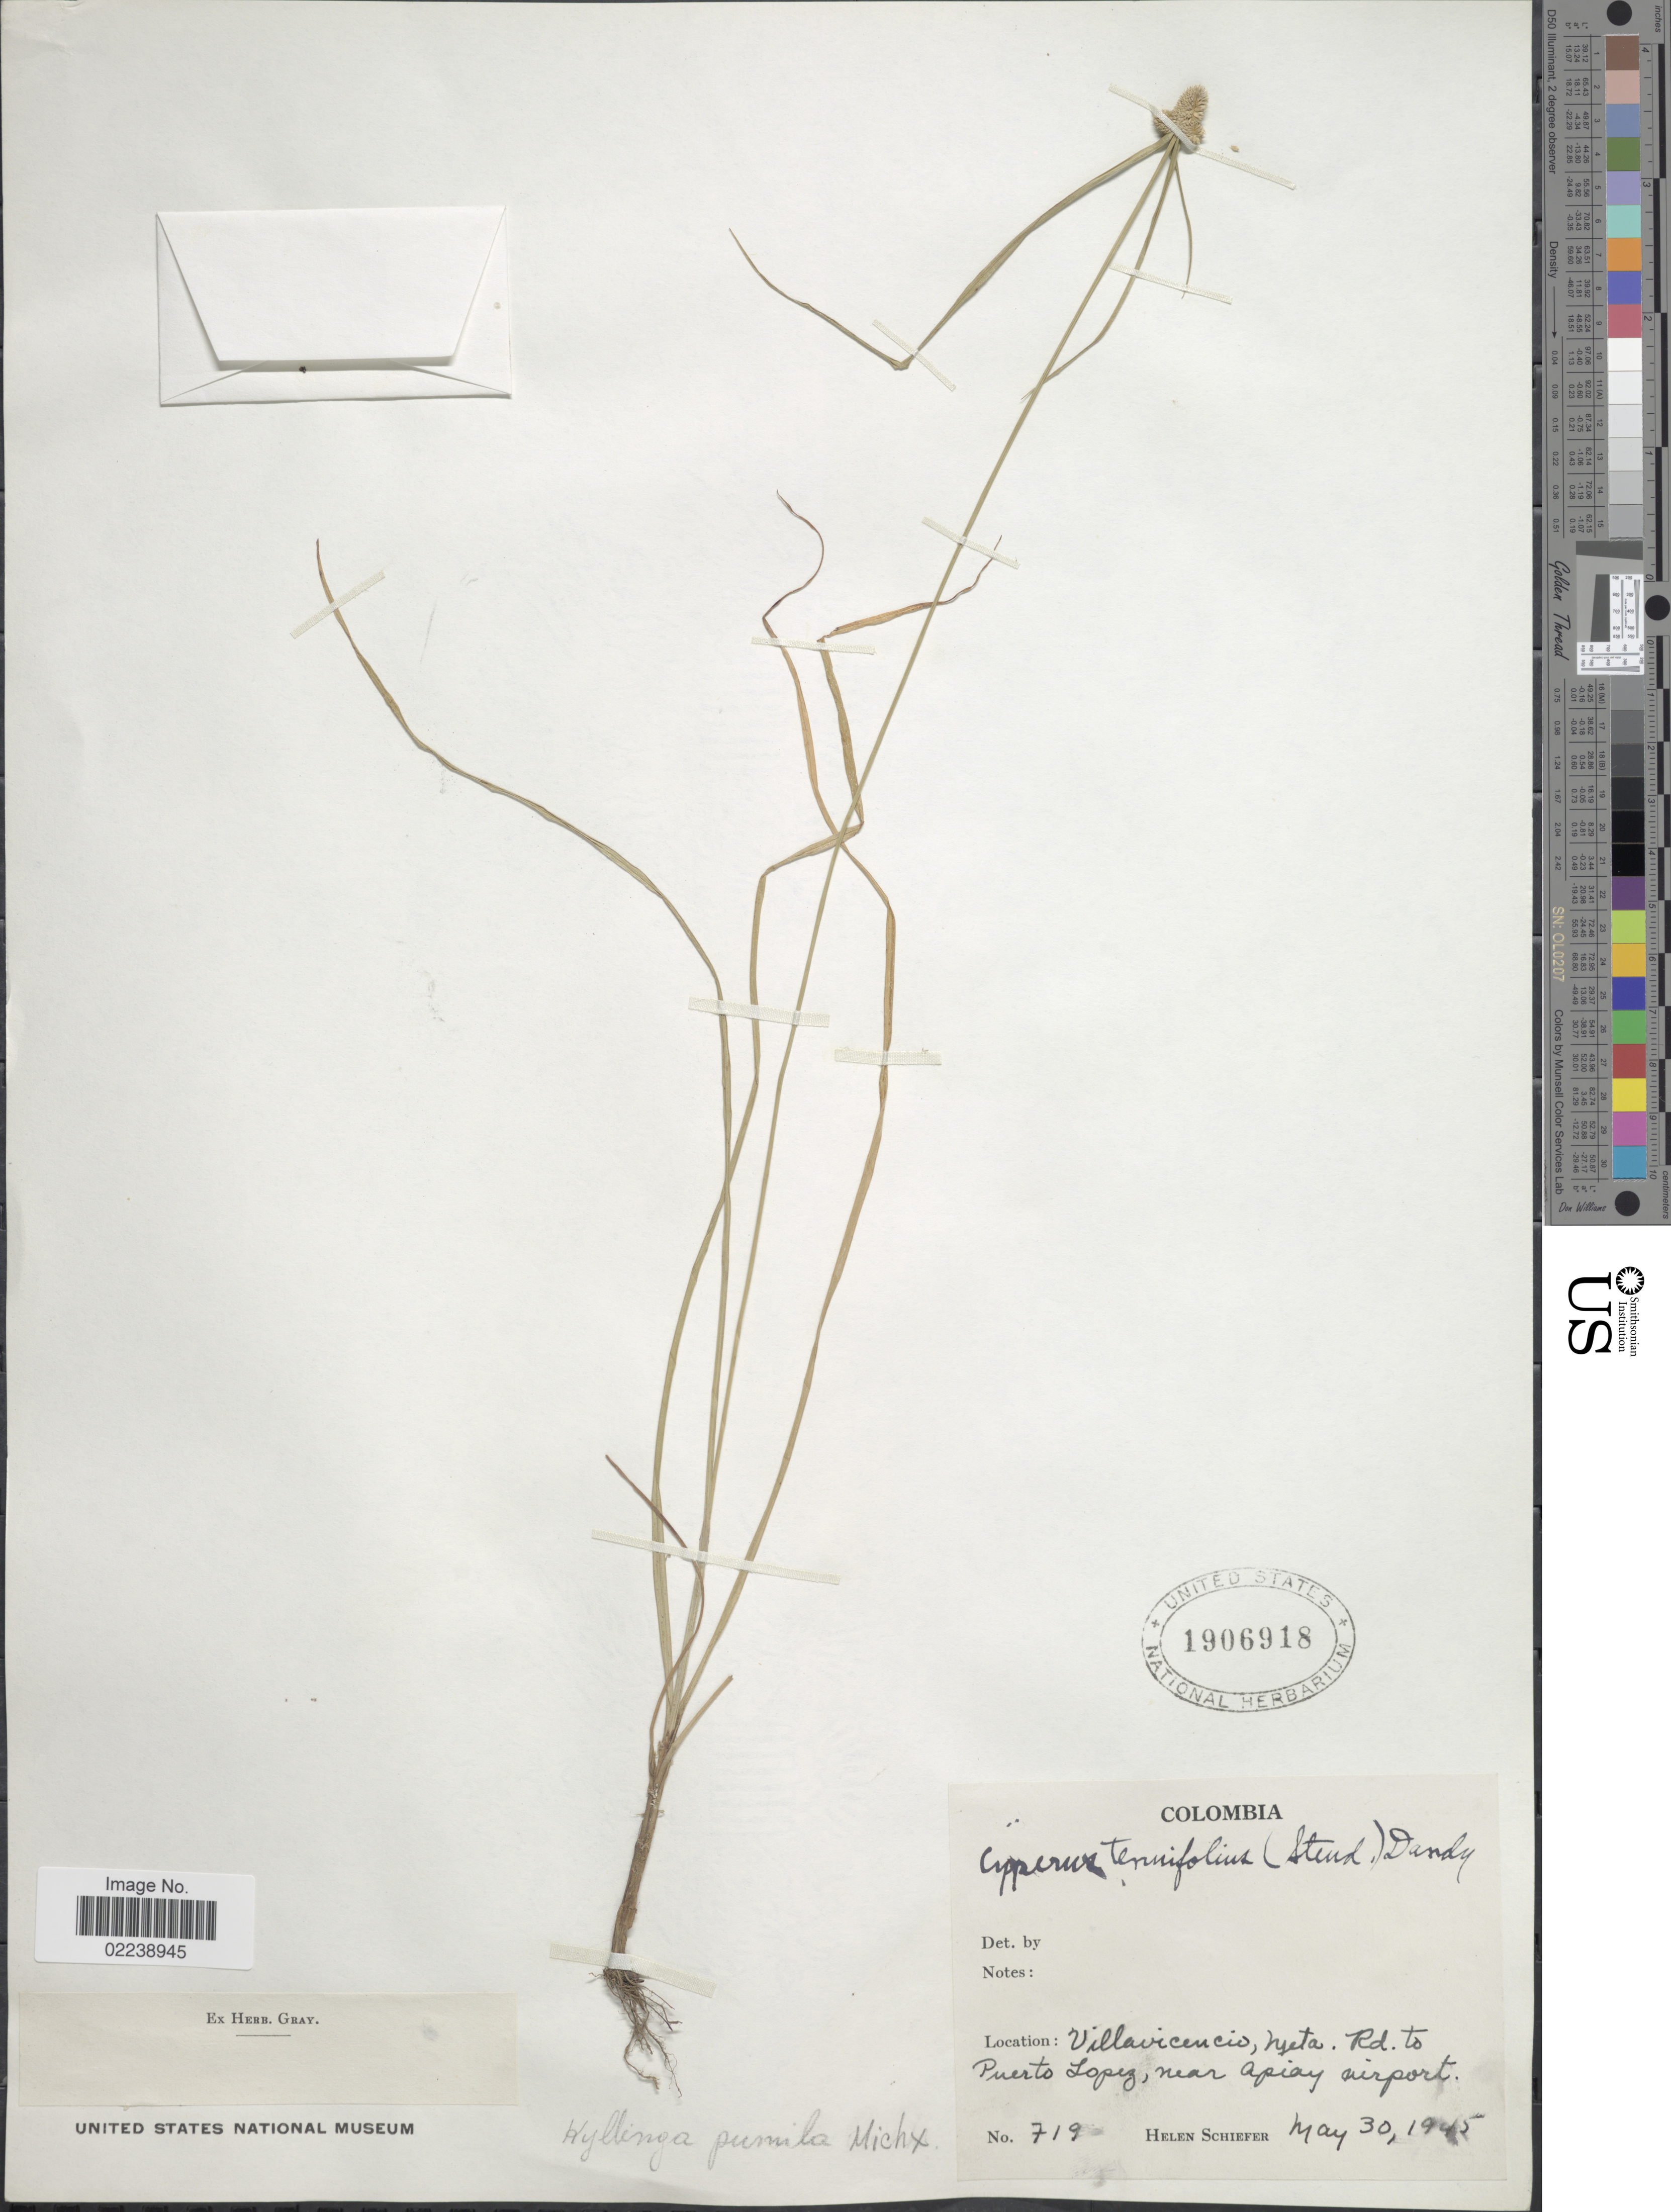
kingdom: Plantae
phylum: Tracheophyta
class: Liliopsida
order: Poales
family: Cyperaceae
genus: Cyperus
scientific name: Cyperus hortensis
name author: (Salzm. ex Steud.) Dorr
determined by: Strong, M. T., (US), Smithsonian Institution - National Museum of Natural History (UNITED STATES)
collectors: H. Schiefer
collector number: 719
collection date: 1945-05-30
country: Colombia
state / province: Meta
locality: Villavicencio, Rd to Puerto Lopez, near Apiay airport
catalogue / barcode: US 1906918